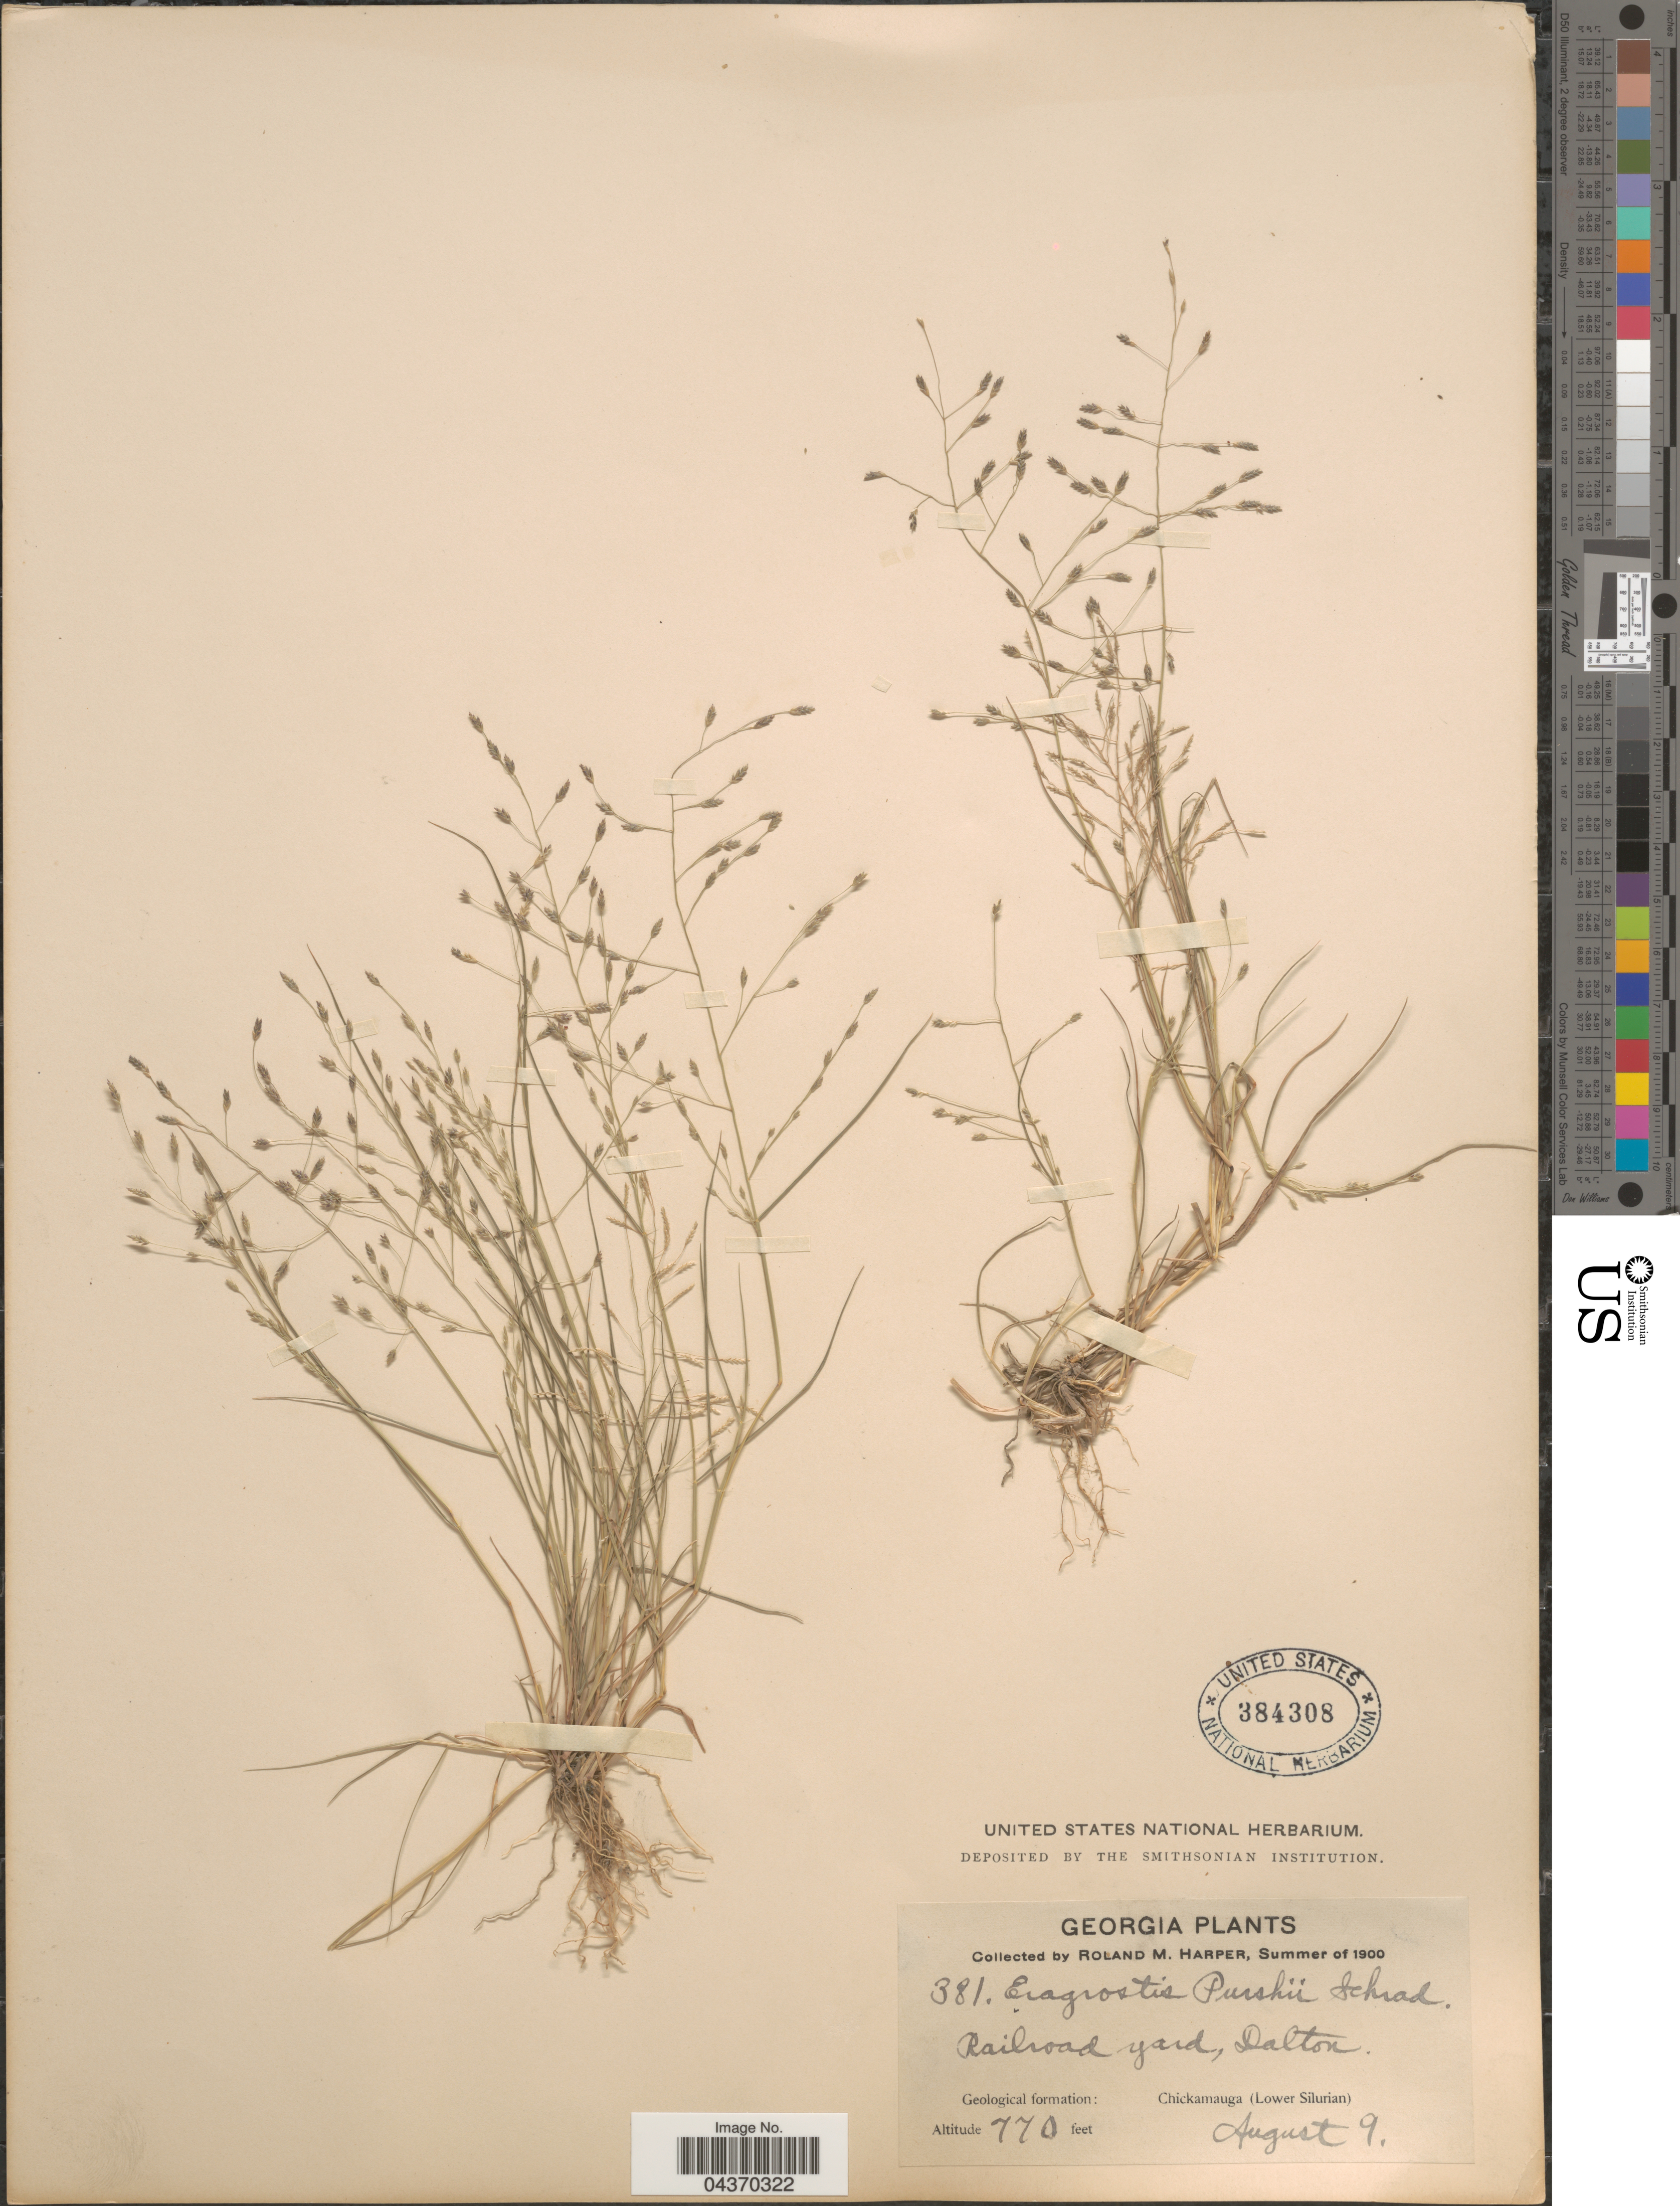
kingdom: Plantae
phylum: Tracheophyta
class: Liliopsida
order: Poales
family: Poaceae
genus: Eragrostis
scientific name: Eragrostis pectinacea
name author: (Michx.) Nees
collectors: R. M. Harper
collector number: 381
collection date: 1900-08-09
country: United States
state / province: Georgia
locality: Railroad yard, Dalton. Geological formation: Chickamauga (Lower Silurian).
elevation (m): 235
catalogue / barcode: US 384308